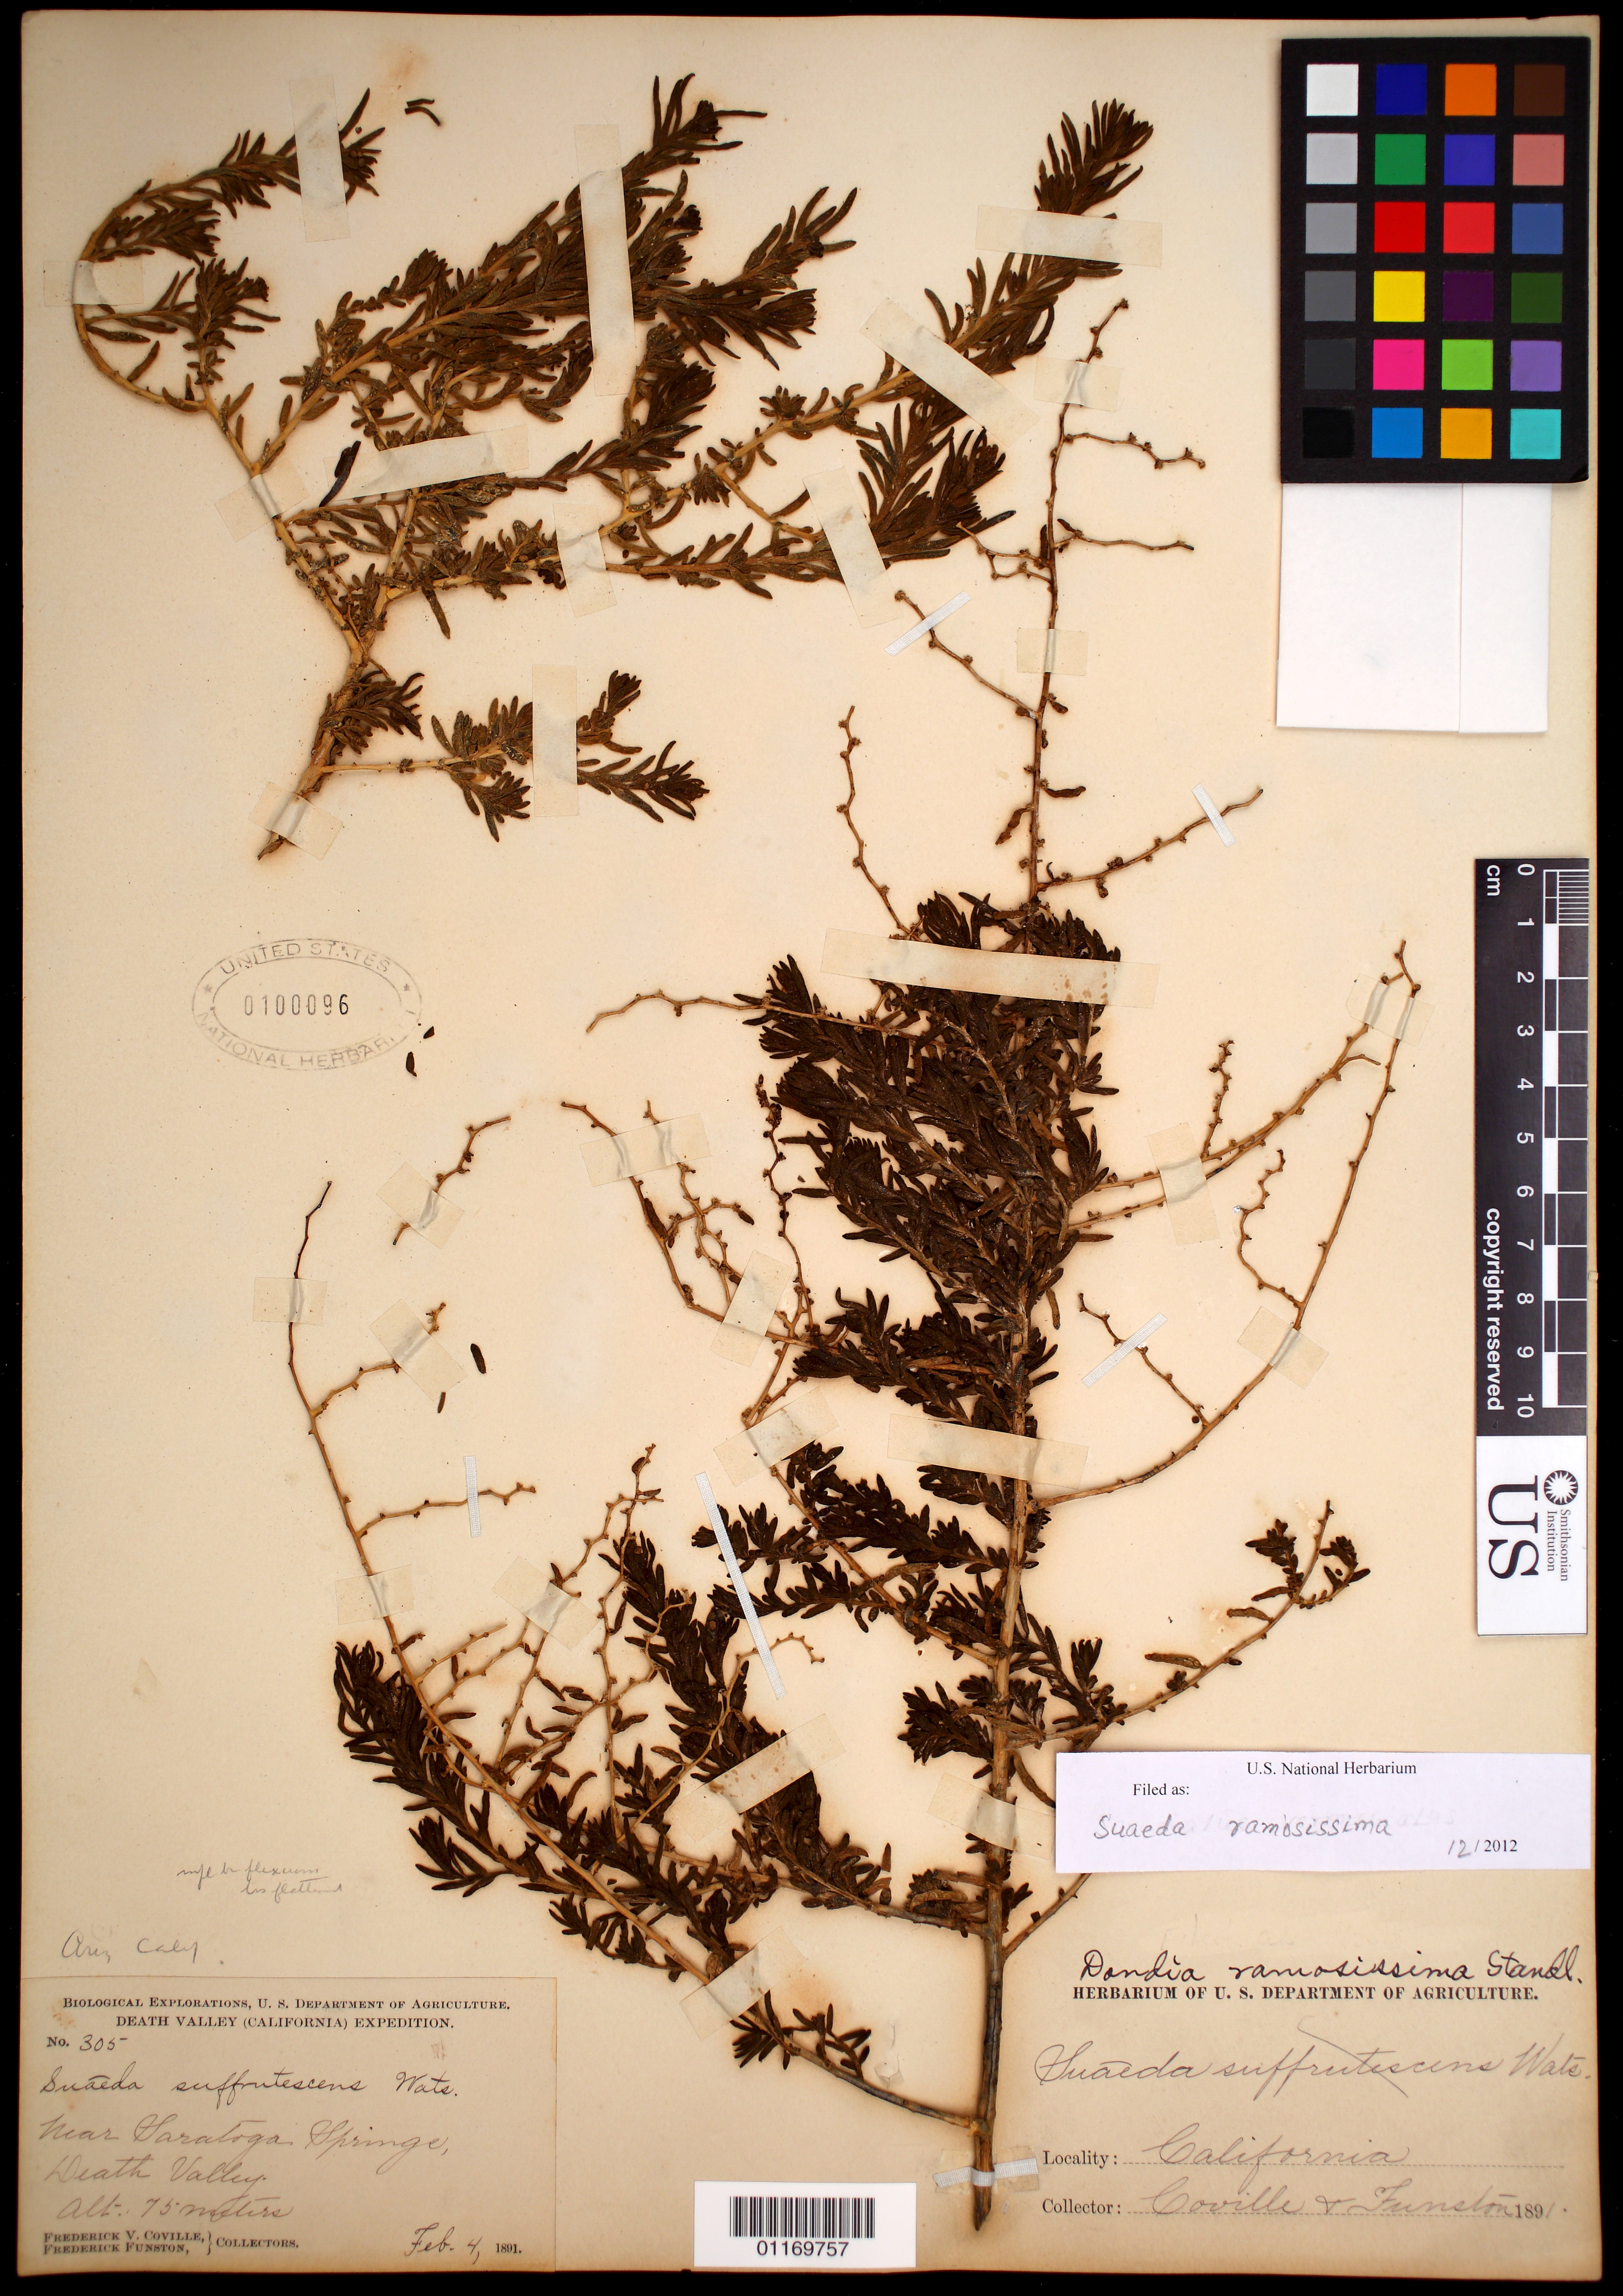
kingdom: Plantae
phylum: Tracheophyta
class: Magnoliopsida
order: Caryophyllales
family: Amaranthaceae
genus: Suaeda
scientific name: Suaeda ramosissima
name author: (Standl.) I.M. Johnst.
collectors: F. V. Coville & F. Funston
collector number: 305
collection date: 1891-01-21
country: United States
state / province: California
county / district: Inyo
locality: Death Valley.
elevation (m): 100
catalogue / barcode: US 100096